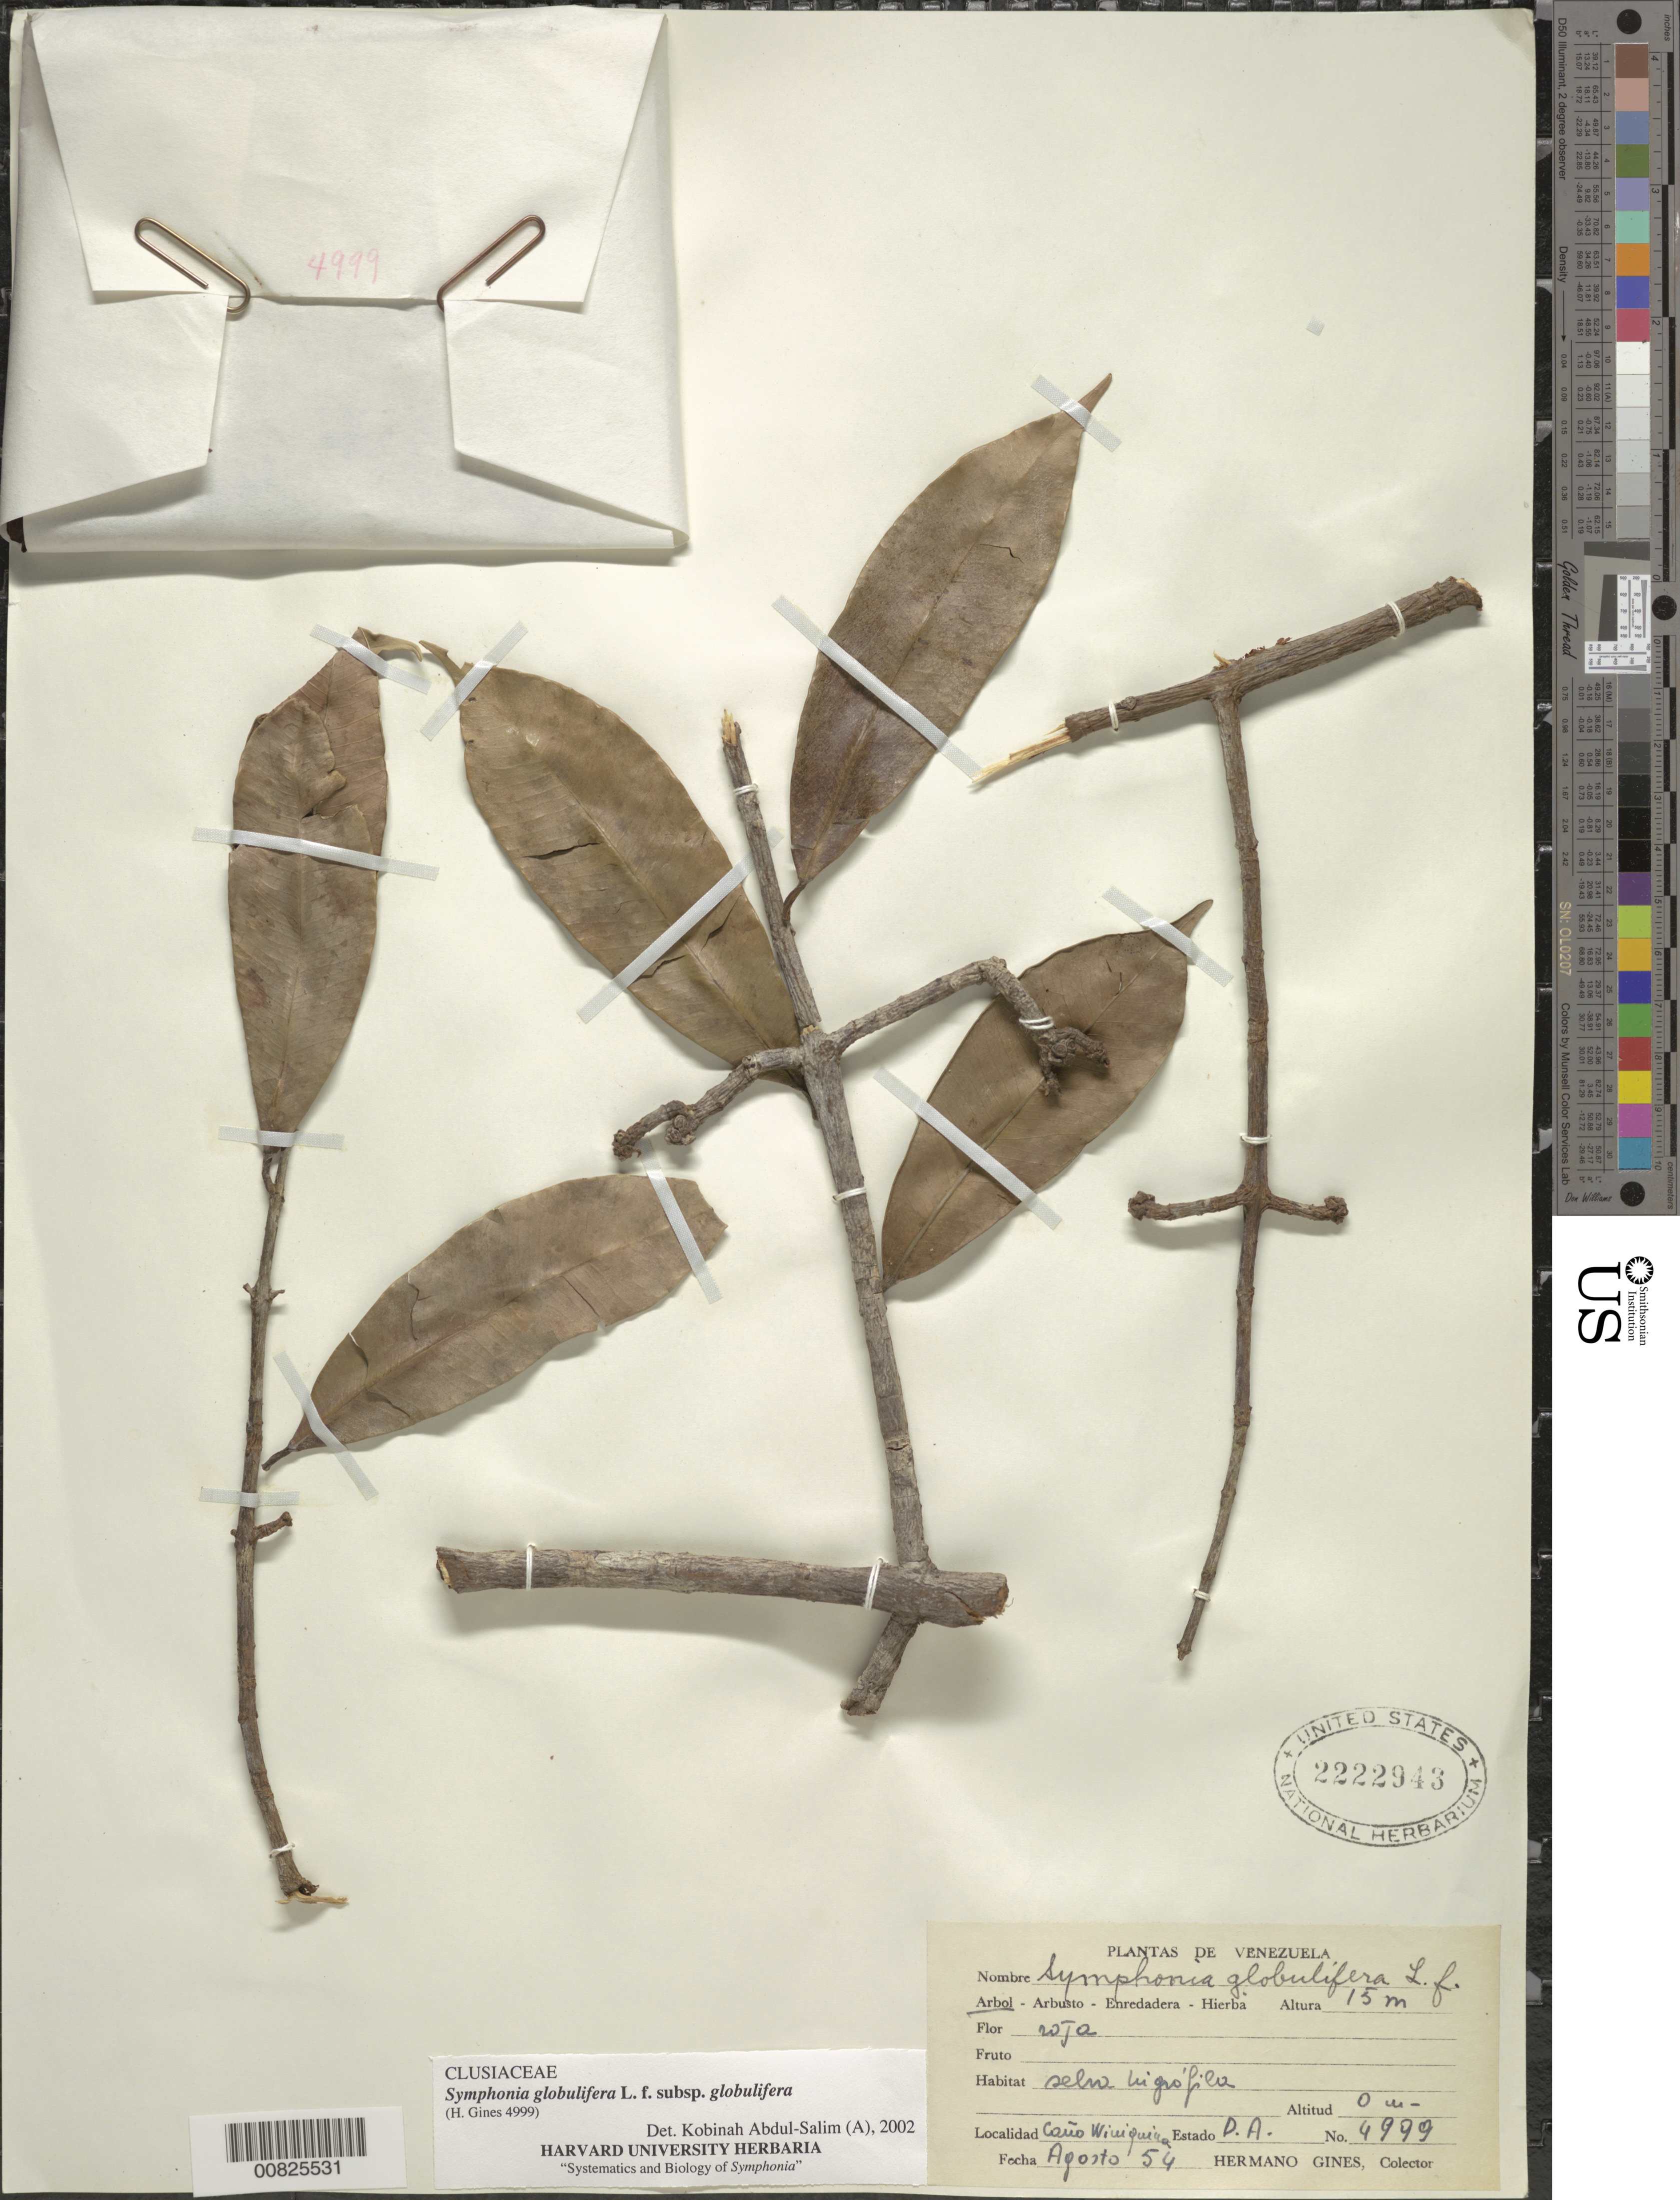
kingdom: Plantae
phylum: Tracheophyta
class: Magnoliopsida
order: Malpighiales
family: Clusiaceae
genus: Symphonia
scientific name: Symphonia globulifera subsp. globulifera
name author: L. f.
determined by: Abdul-Salim, K.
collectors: H. Gines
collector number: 4999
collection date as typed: Aug-54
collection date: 1954-08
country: Venezuela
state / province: Delta Amacuro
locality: C. Wiuiquina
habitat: Selva higrofila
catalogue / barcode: US 2222943